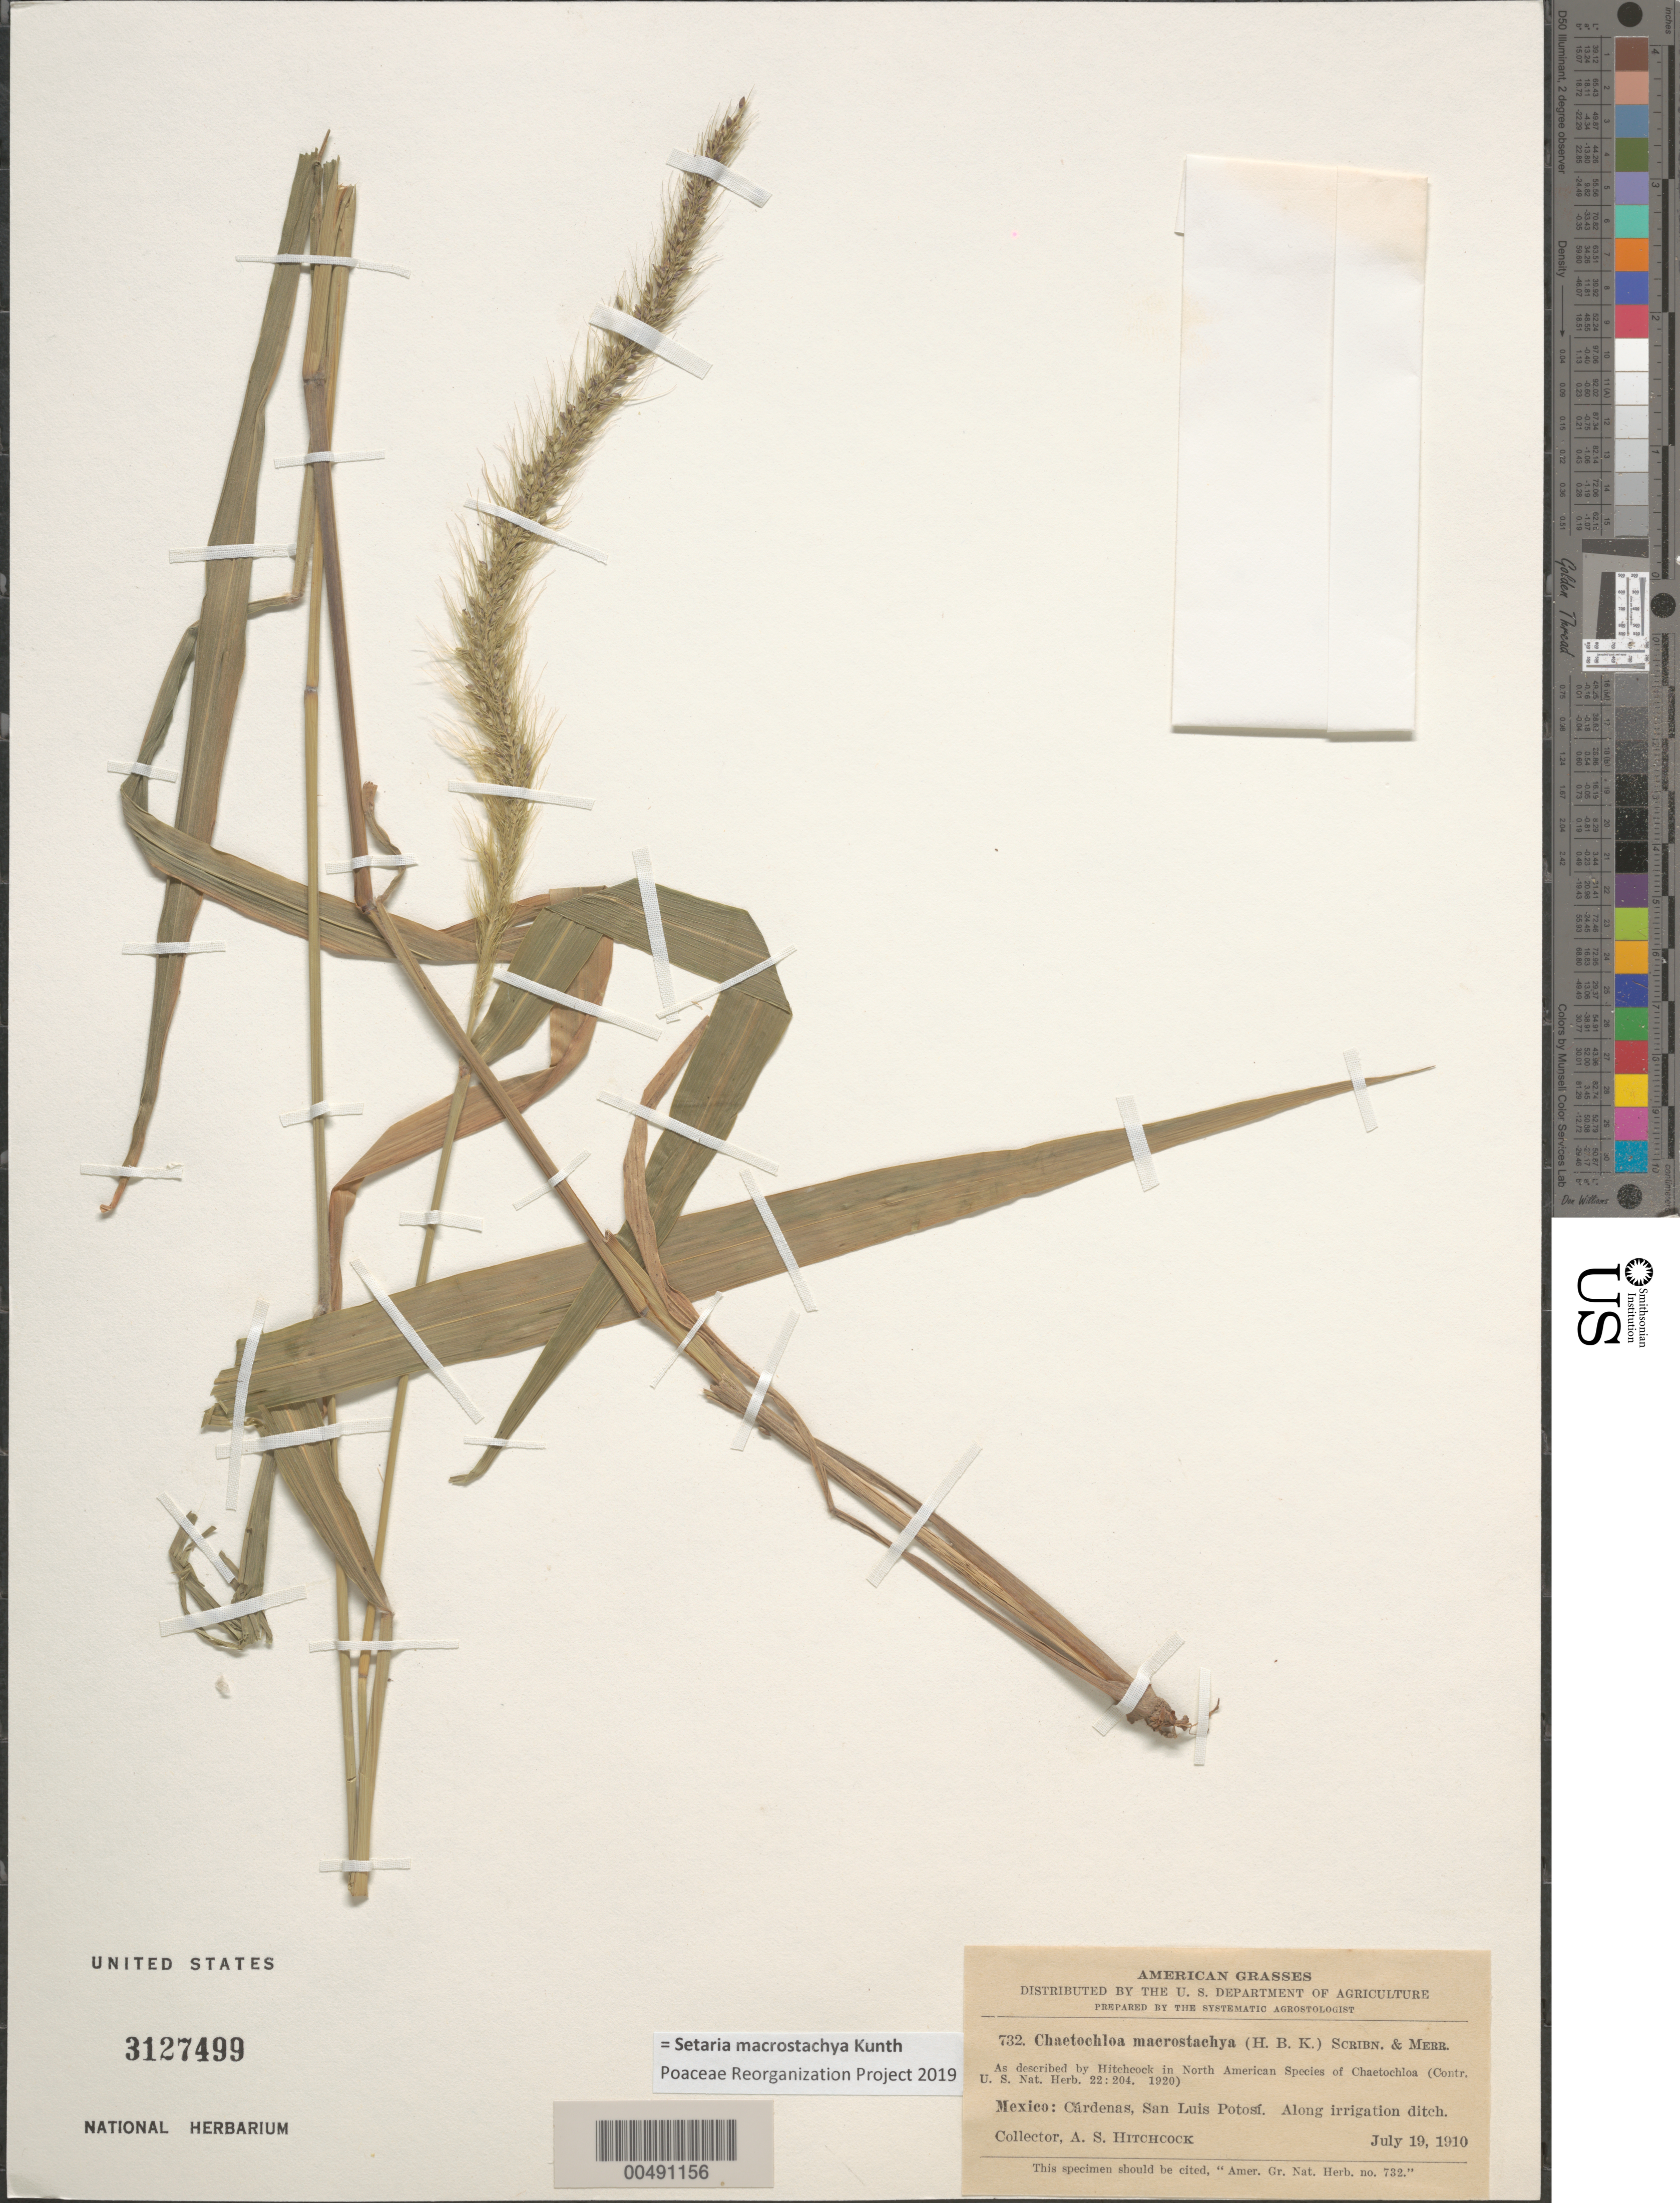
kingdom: Plantae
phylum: Tracheophyta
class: Liliopsida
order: Poales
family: Poaceae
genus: Setaria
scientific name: Setaria macrostachya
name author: Kunth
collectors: A. S. Hitchcock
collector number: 732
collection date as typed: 19 Jul 1910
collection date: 1910-07-19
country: Mexico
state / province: San Luis Potosi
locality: Cárdenas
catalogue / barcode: US 3127499